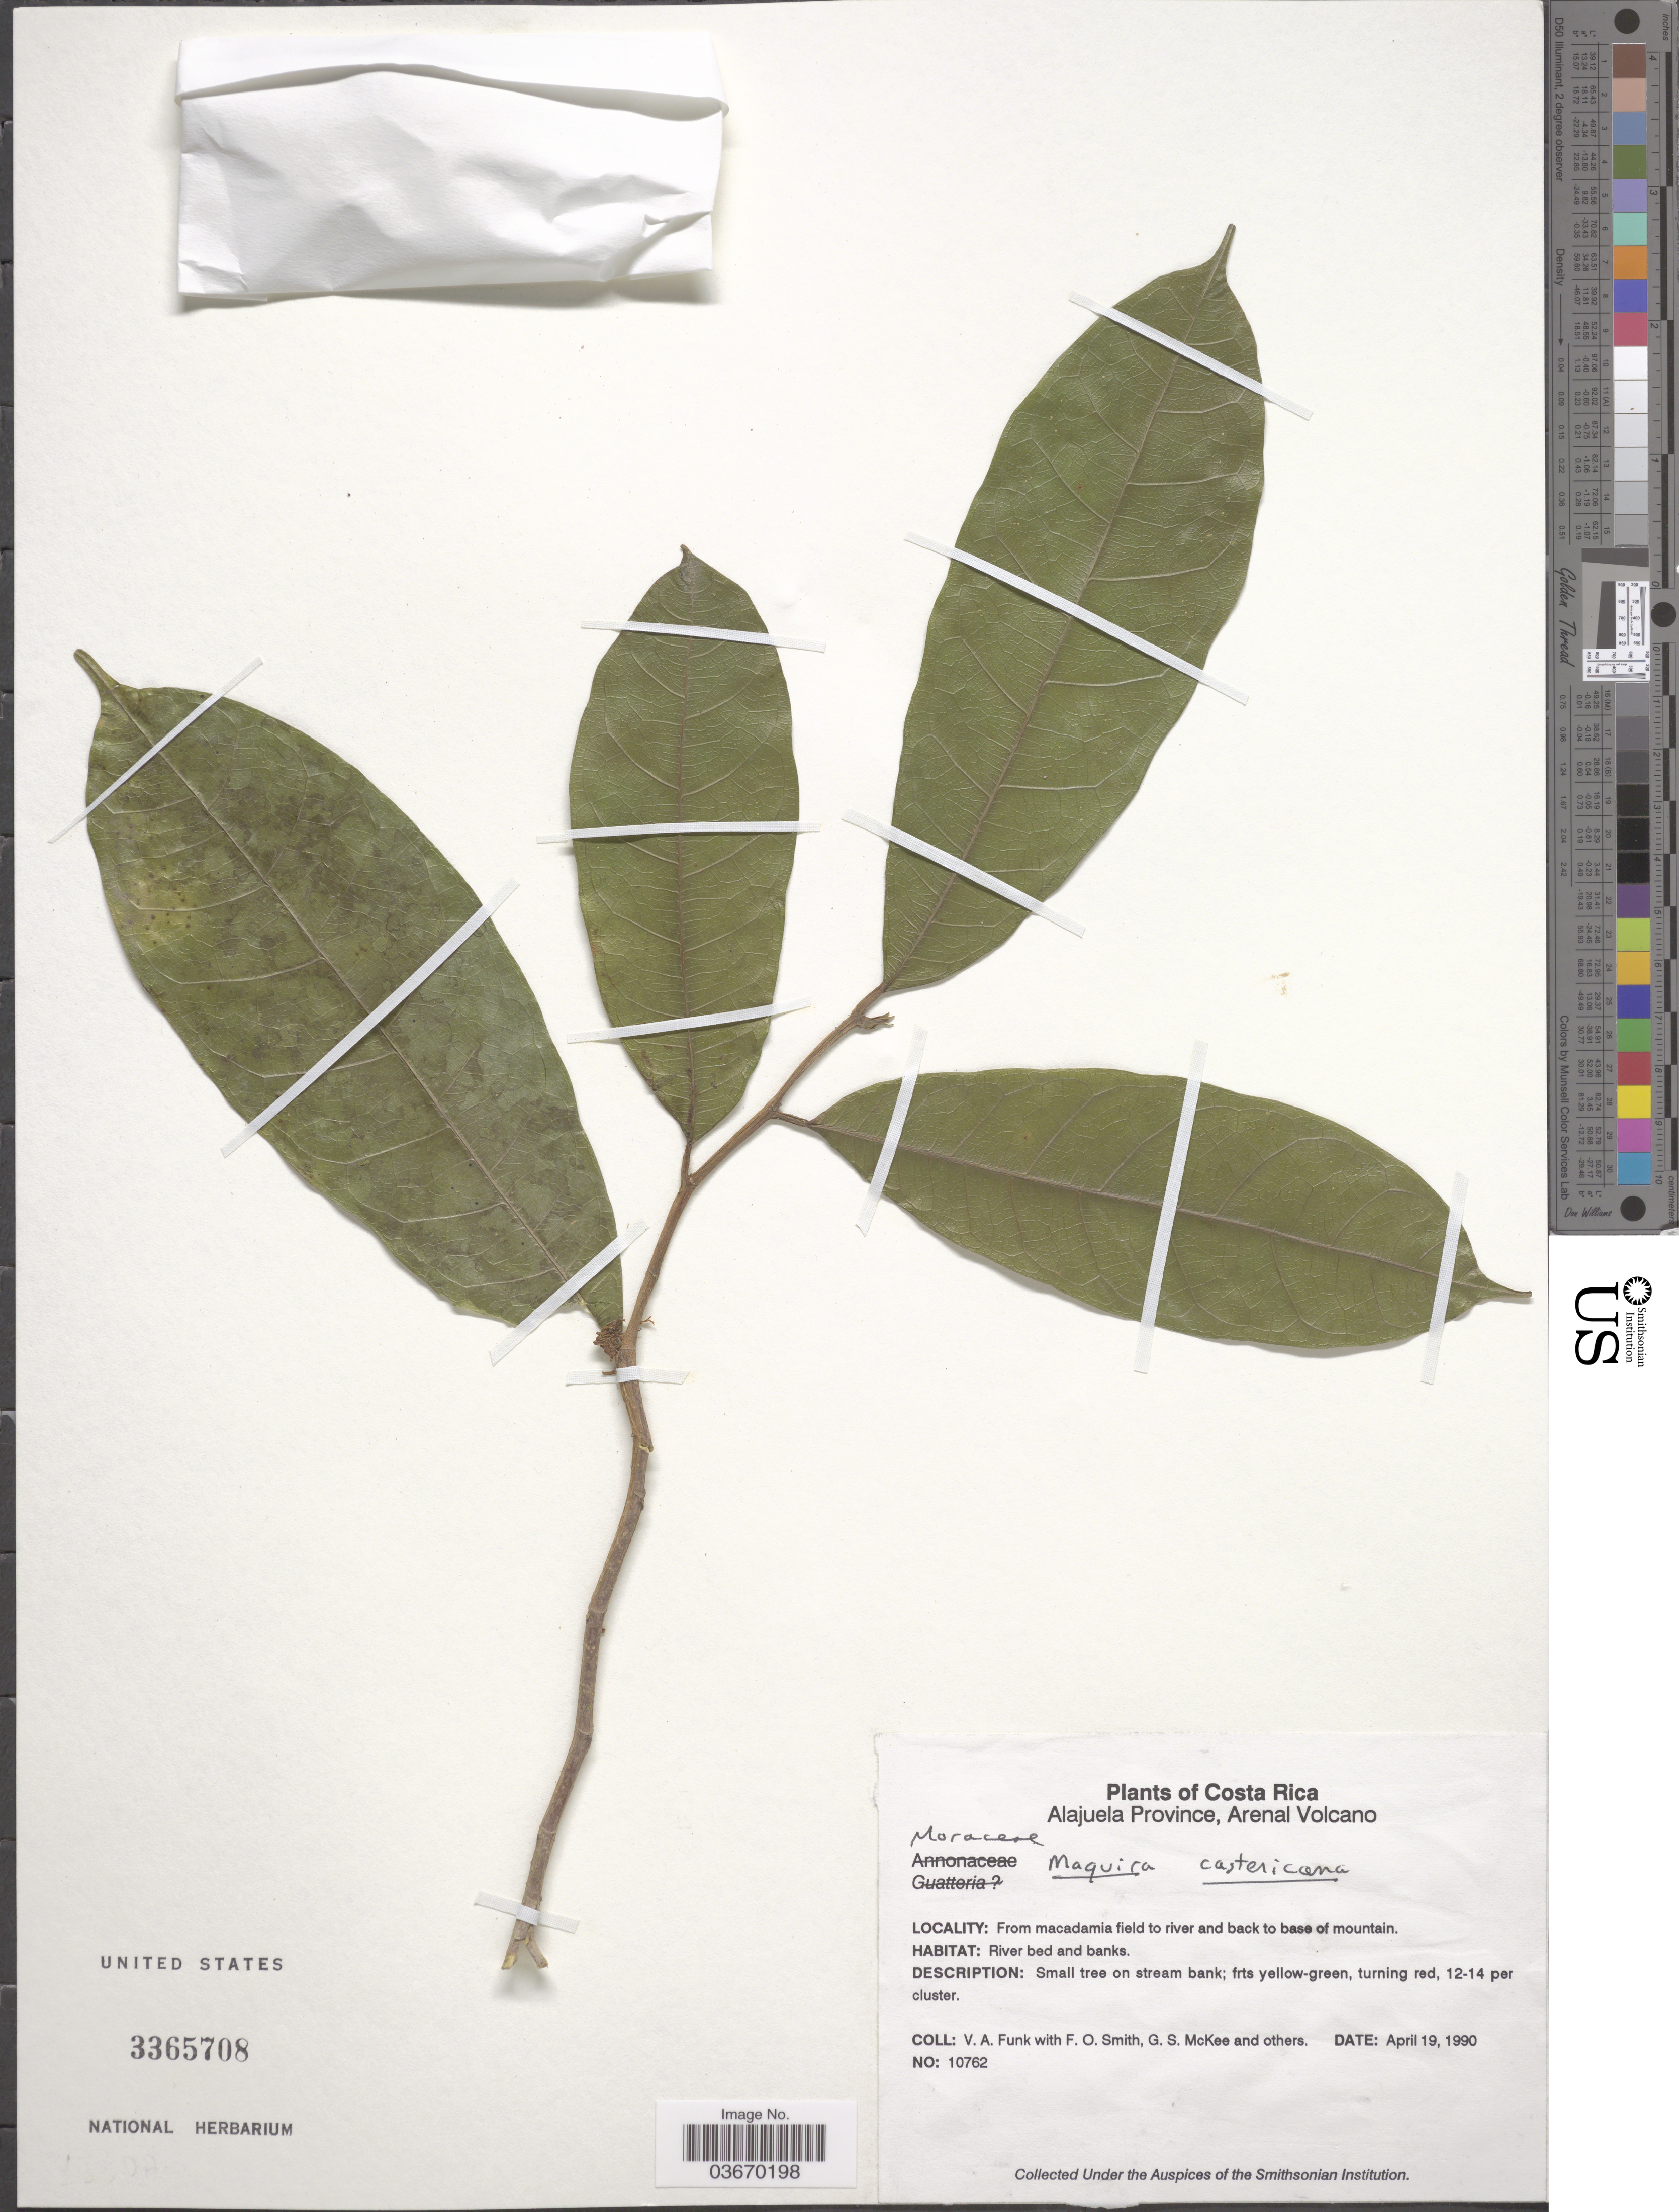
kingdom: Plantae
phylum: Tracheophyta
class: Magnoliopsida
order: Rosales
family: Moraceae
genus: Maquira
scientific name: Maquira costaricana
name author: (Standl.) C.C. Berg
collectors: V. Funk, F. Smith, G. S. McKee & et al.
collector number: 10762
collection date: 1990-04-19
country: Costa Rica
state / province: Alajuela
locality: Arenal Volcano. From macadamia field to river and back to base of mountain.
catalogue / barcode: US 3365708